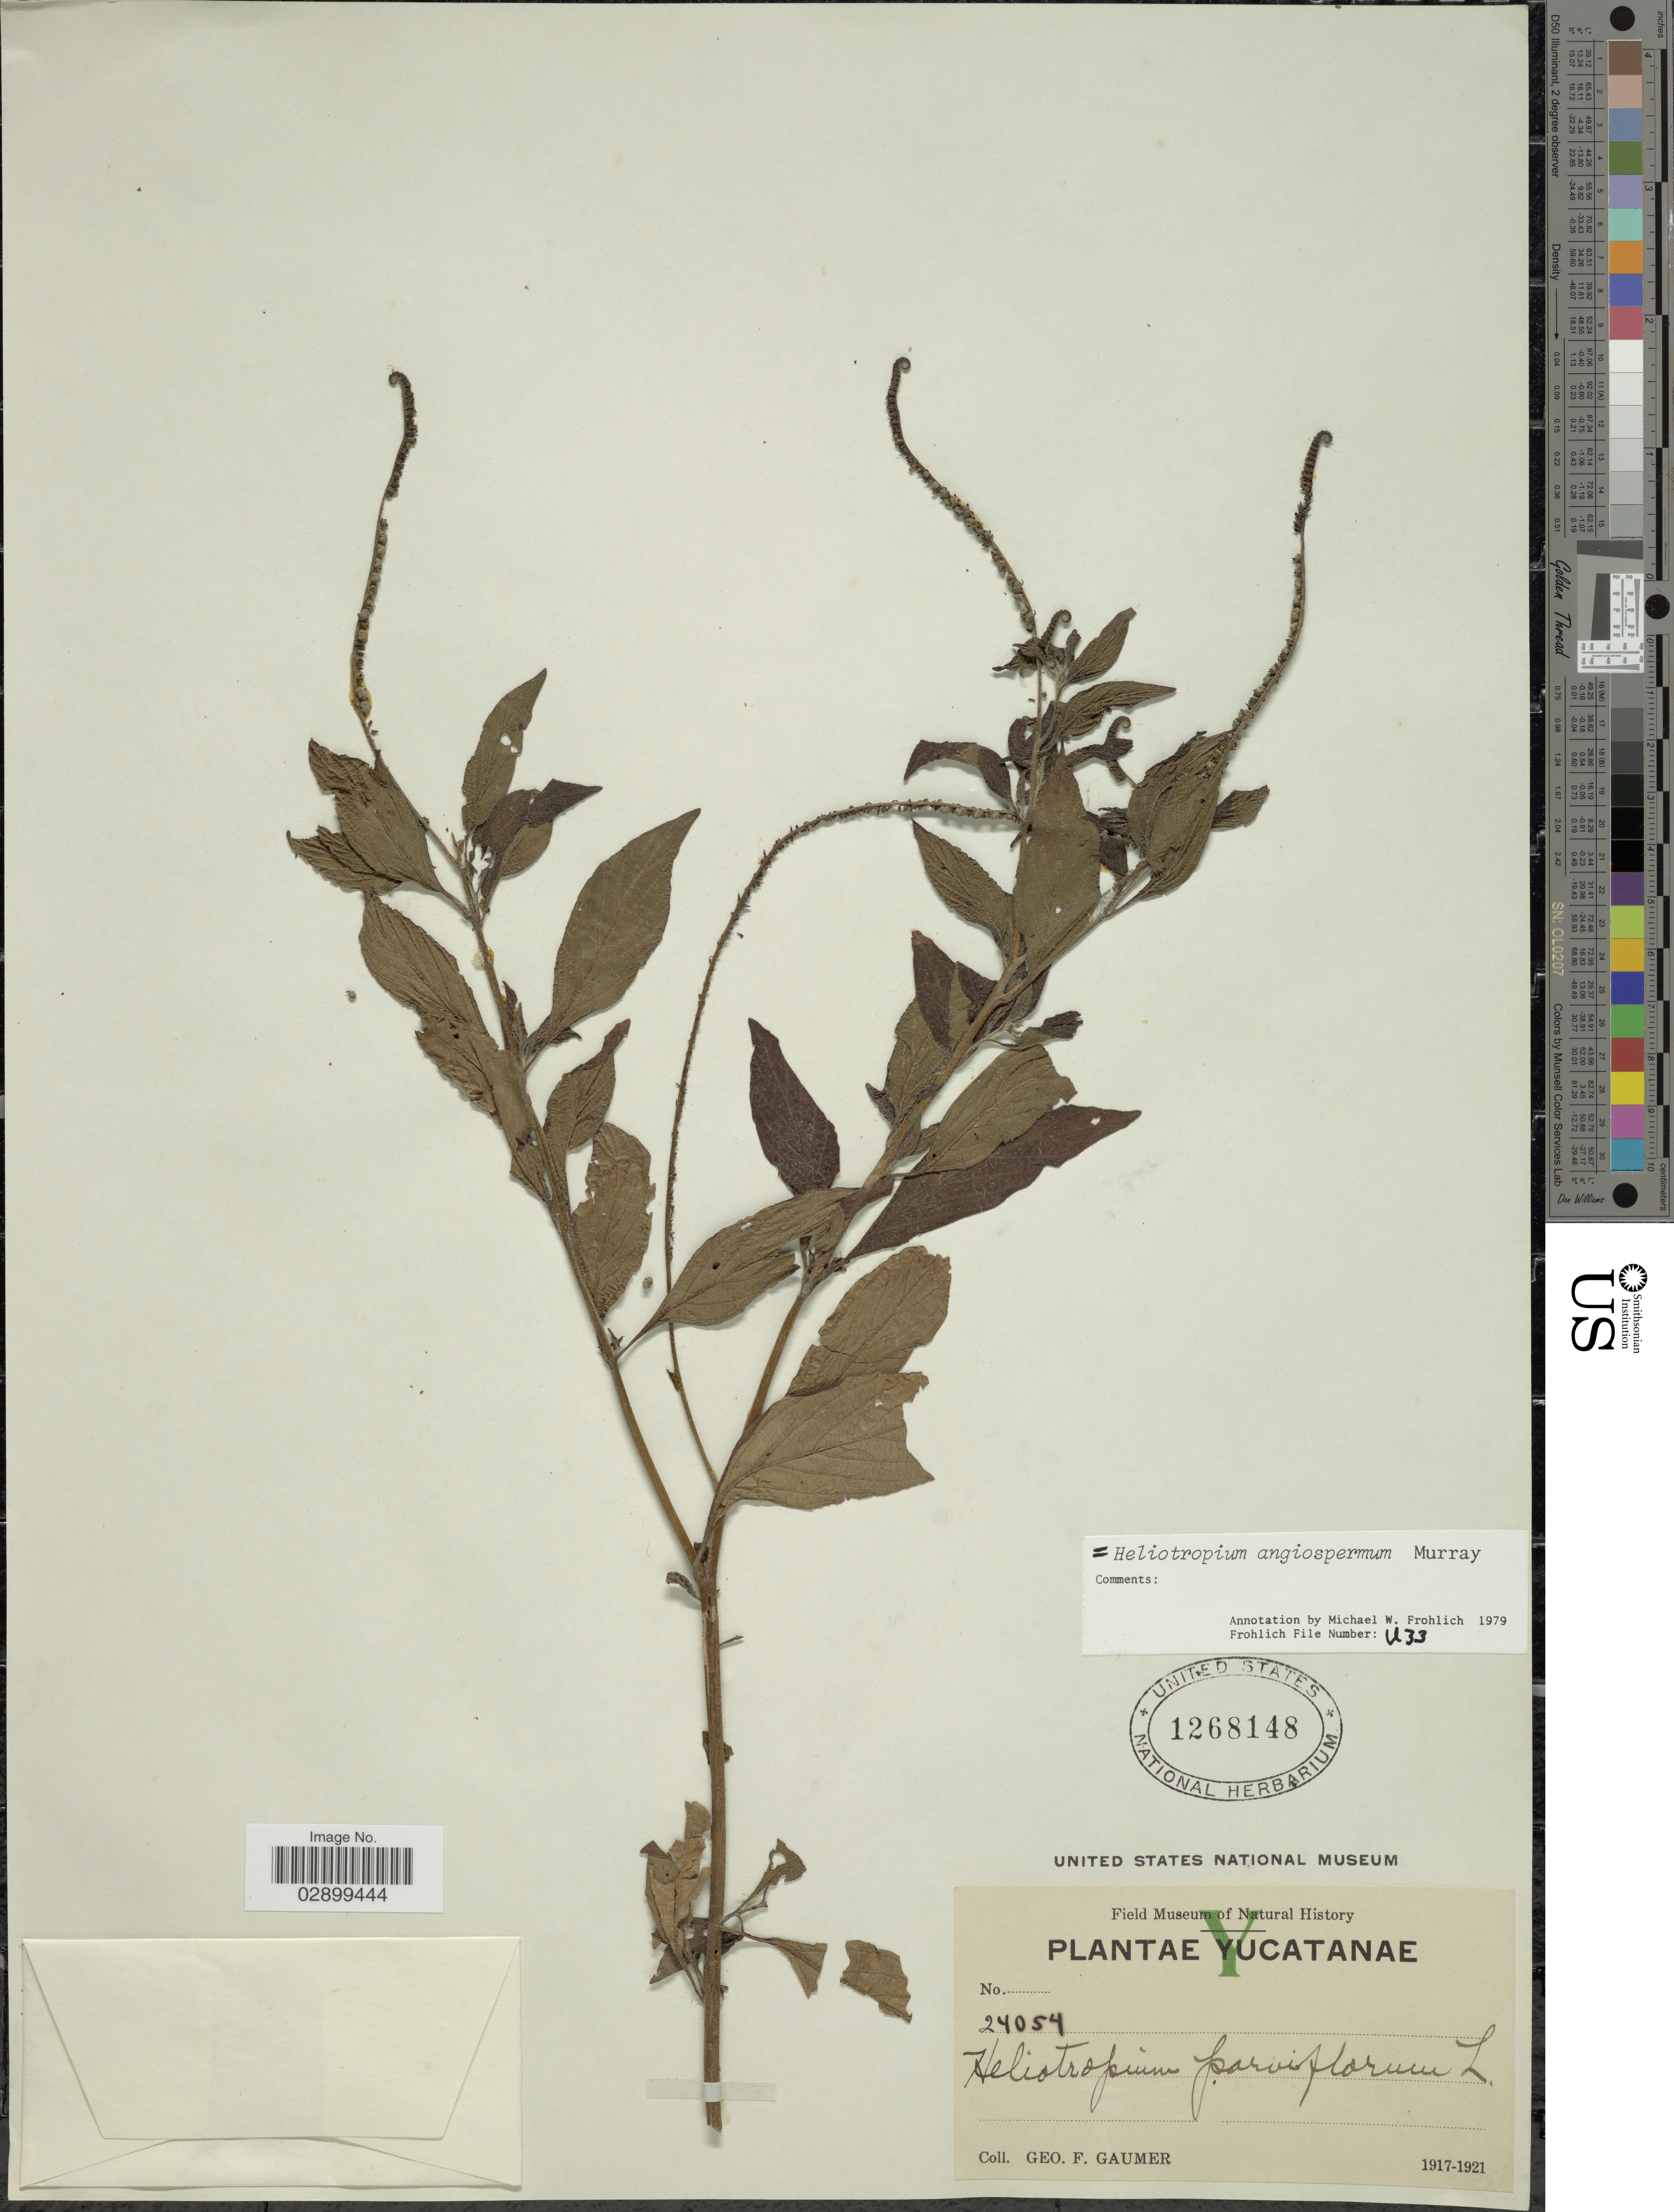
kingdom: Plantae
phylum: Tracheophyta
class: Magnoliopsida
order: Boraginales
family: Heliotropiaceae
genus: Heliotropium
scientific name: Heliotropium angiospermum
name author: Murray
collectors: G. F. Gaumer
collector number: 24054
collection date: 1917/1921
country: Mexico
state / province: Yucatán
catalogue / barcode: US 1268148